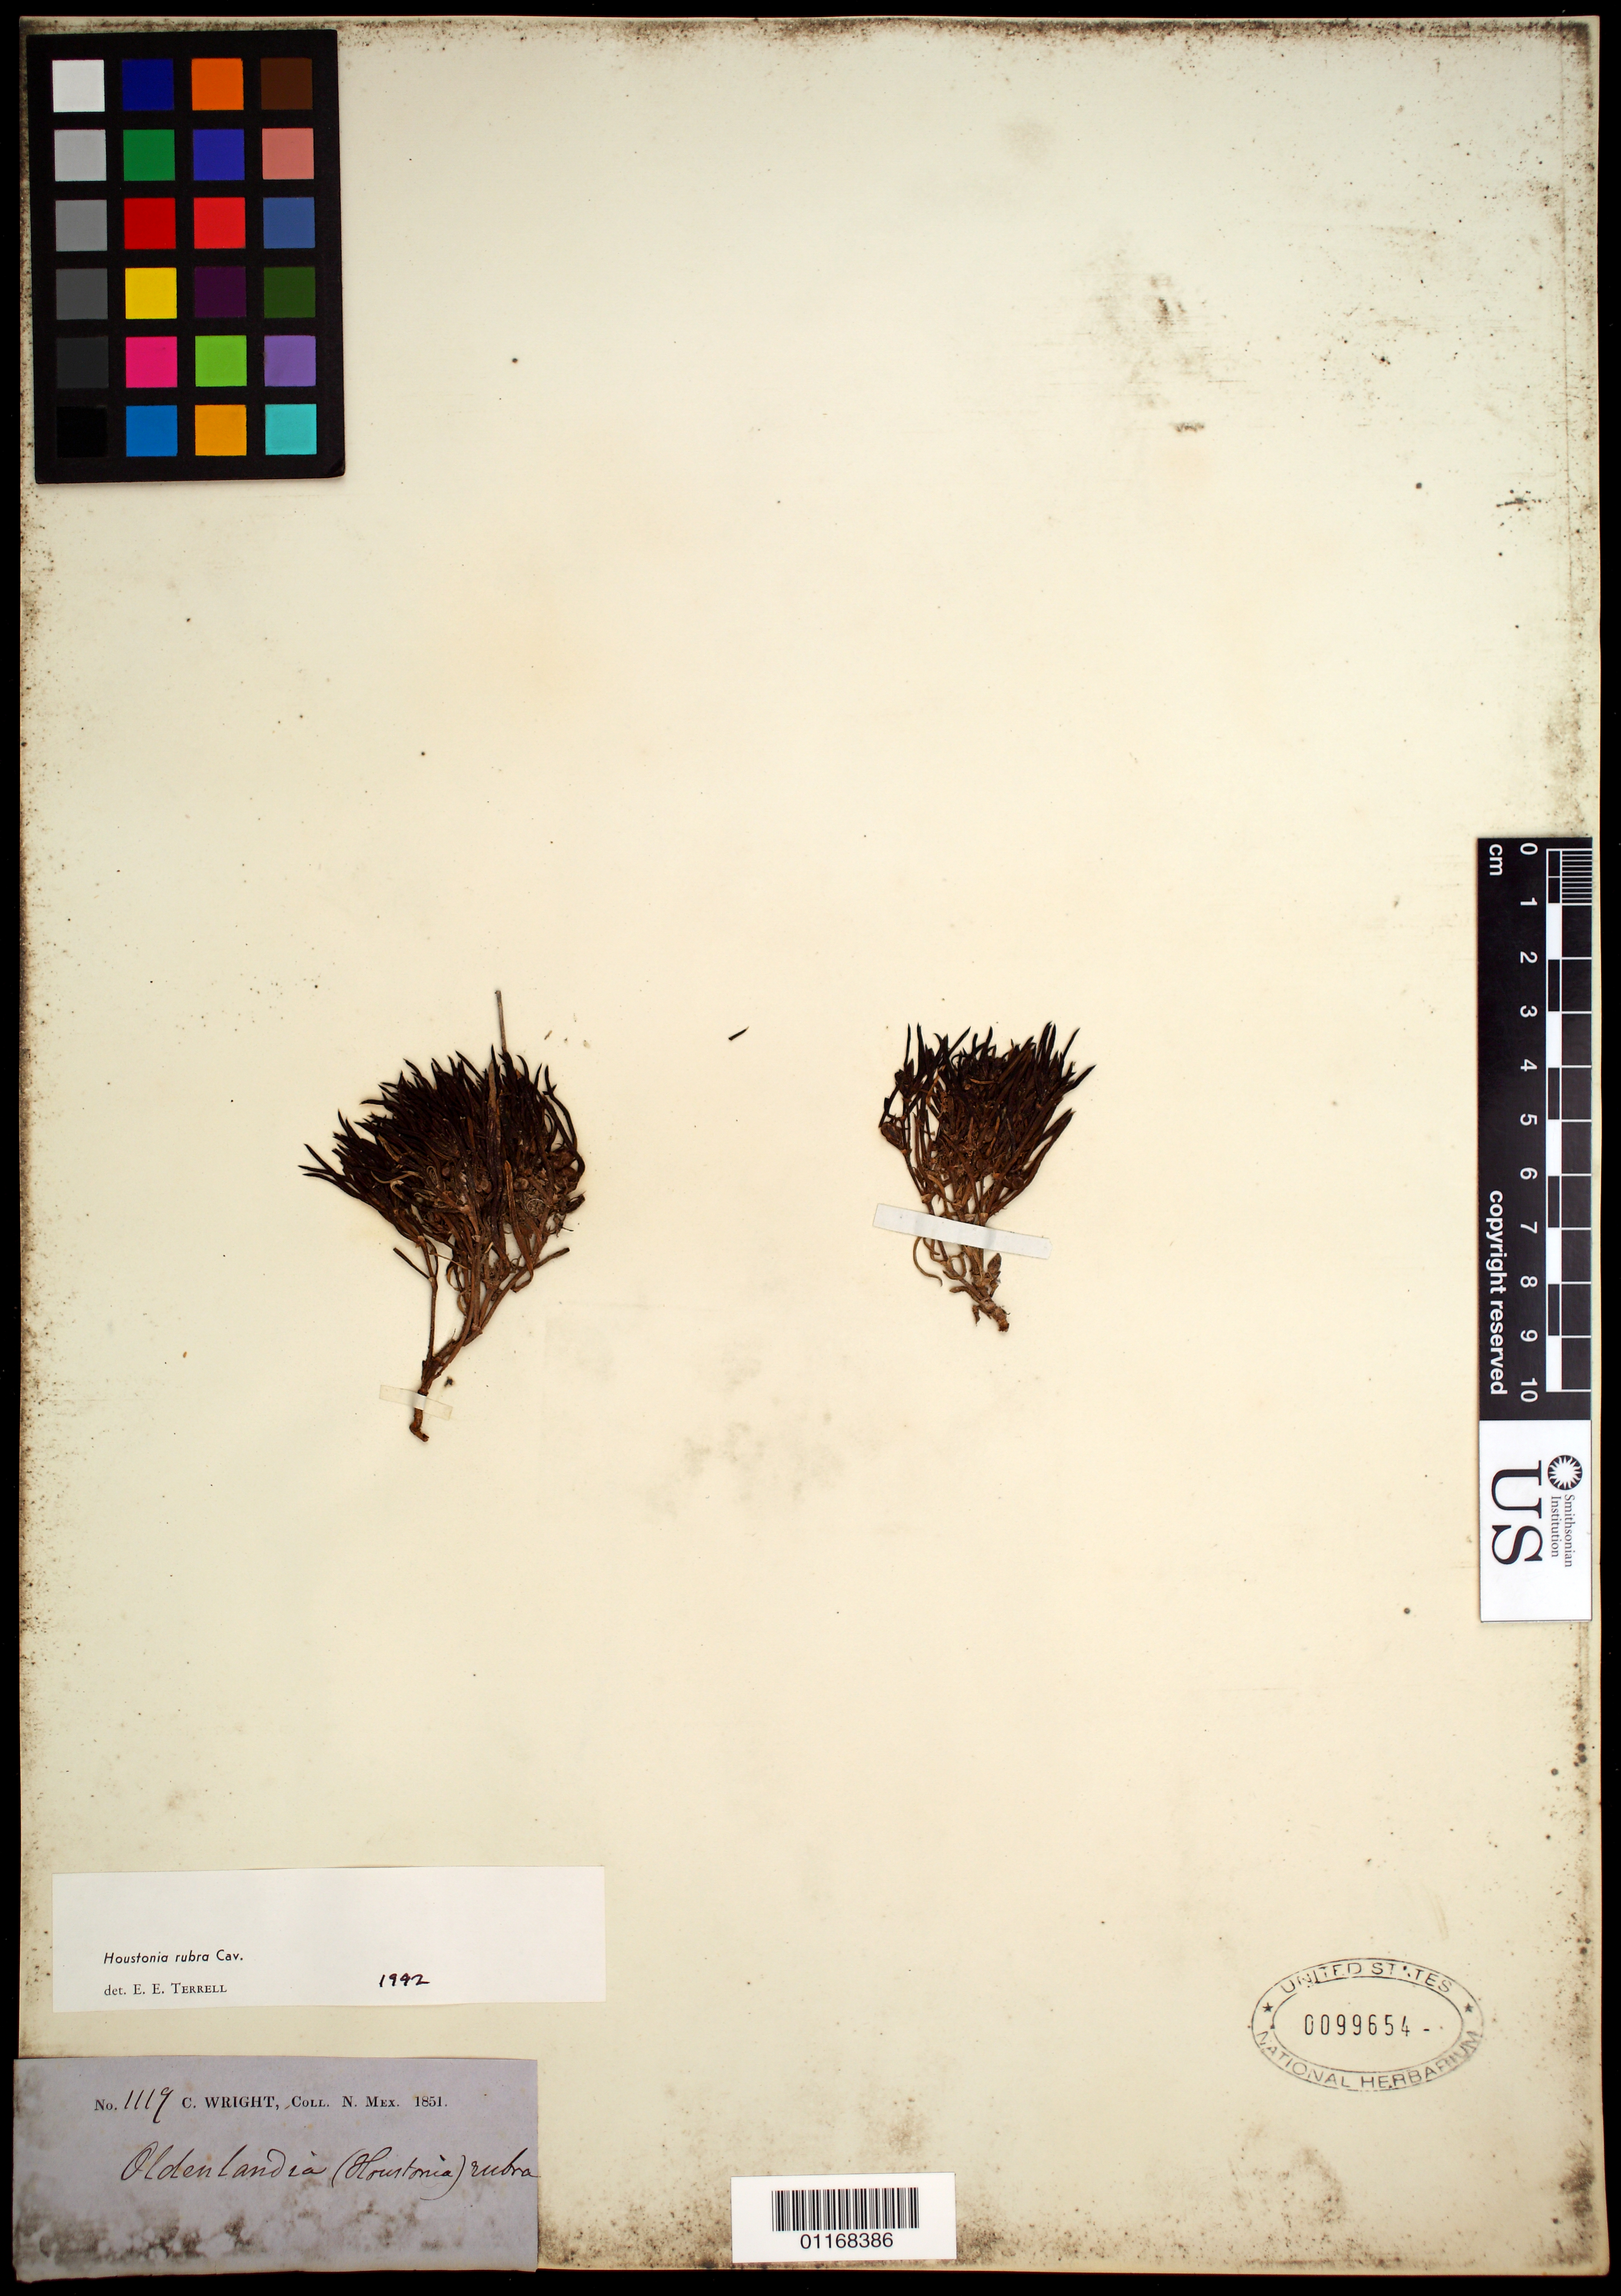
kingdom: Plantae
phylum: Tracheophyta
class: Magnoliopsida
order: Gentianales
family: Rubiaceae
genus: Houstonia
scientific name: Houstonia rubra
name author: Cav.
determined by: Terrell, E. E.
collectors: C. Wright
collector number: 1119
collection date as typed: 1851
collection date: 1851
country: United States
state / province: New Mexico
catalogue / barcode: US 99654